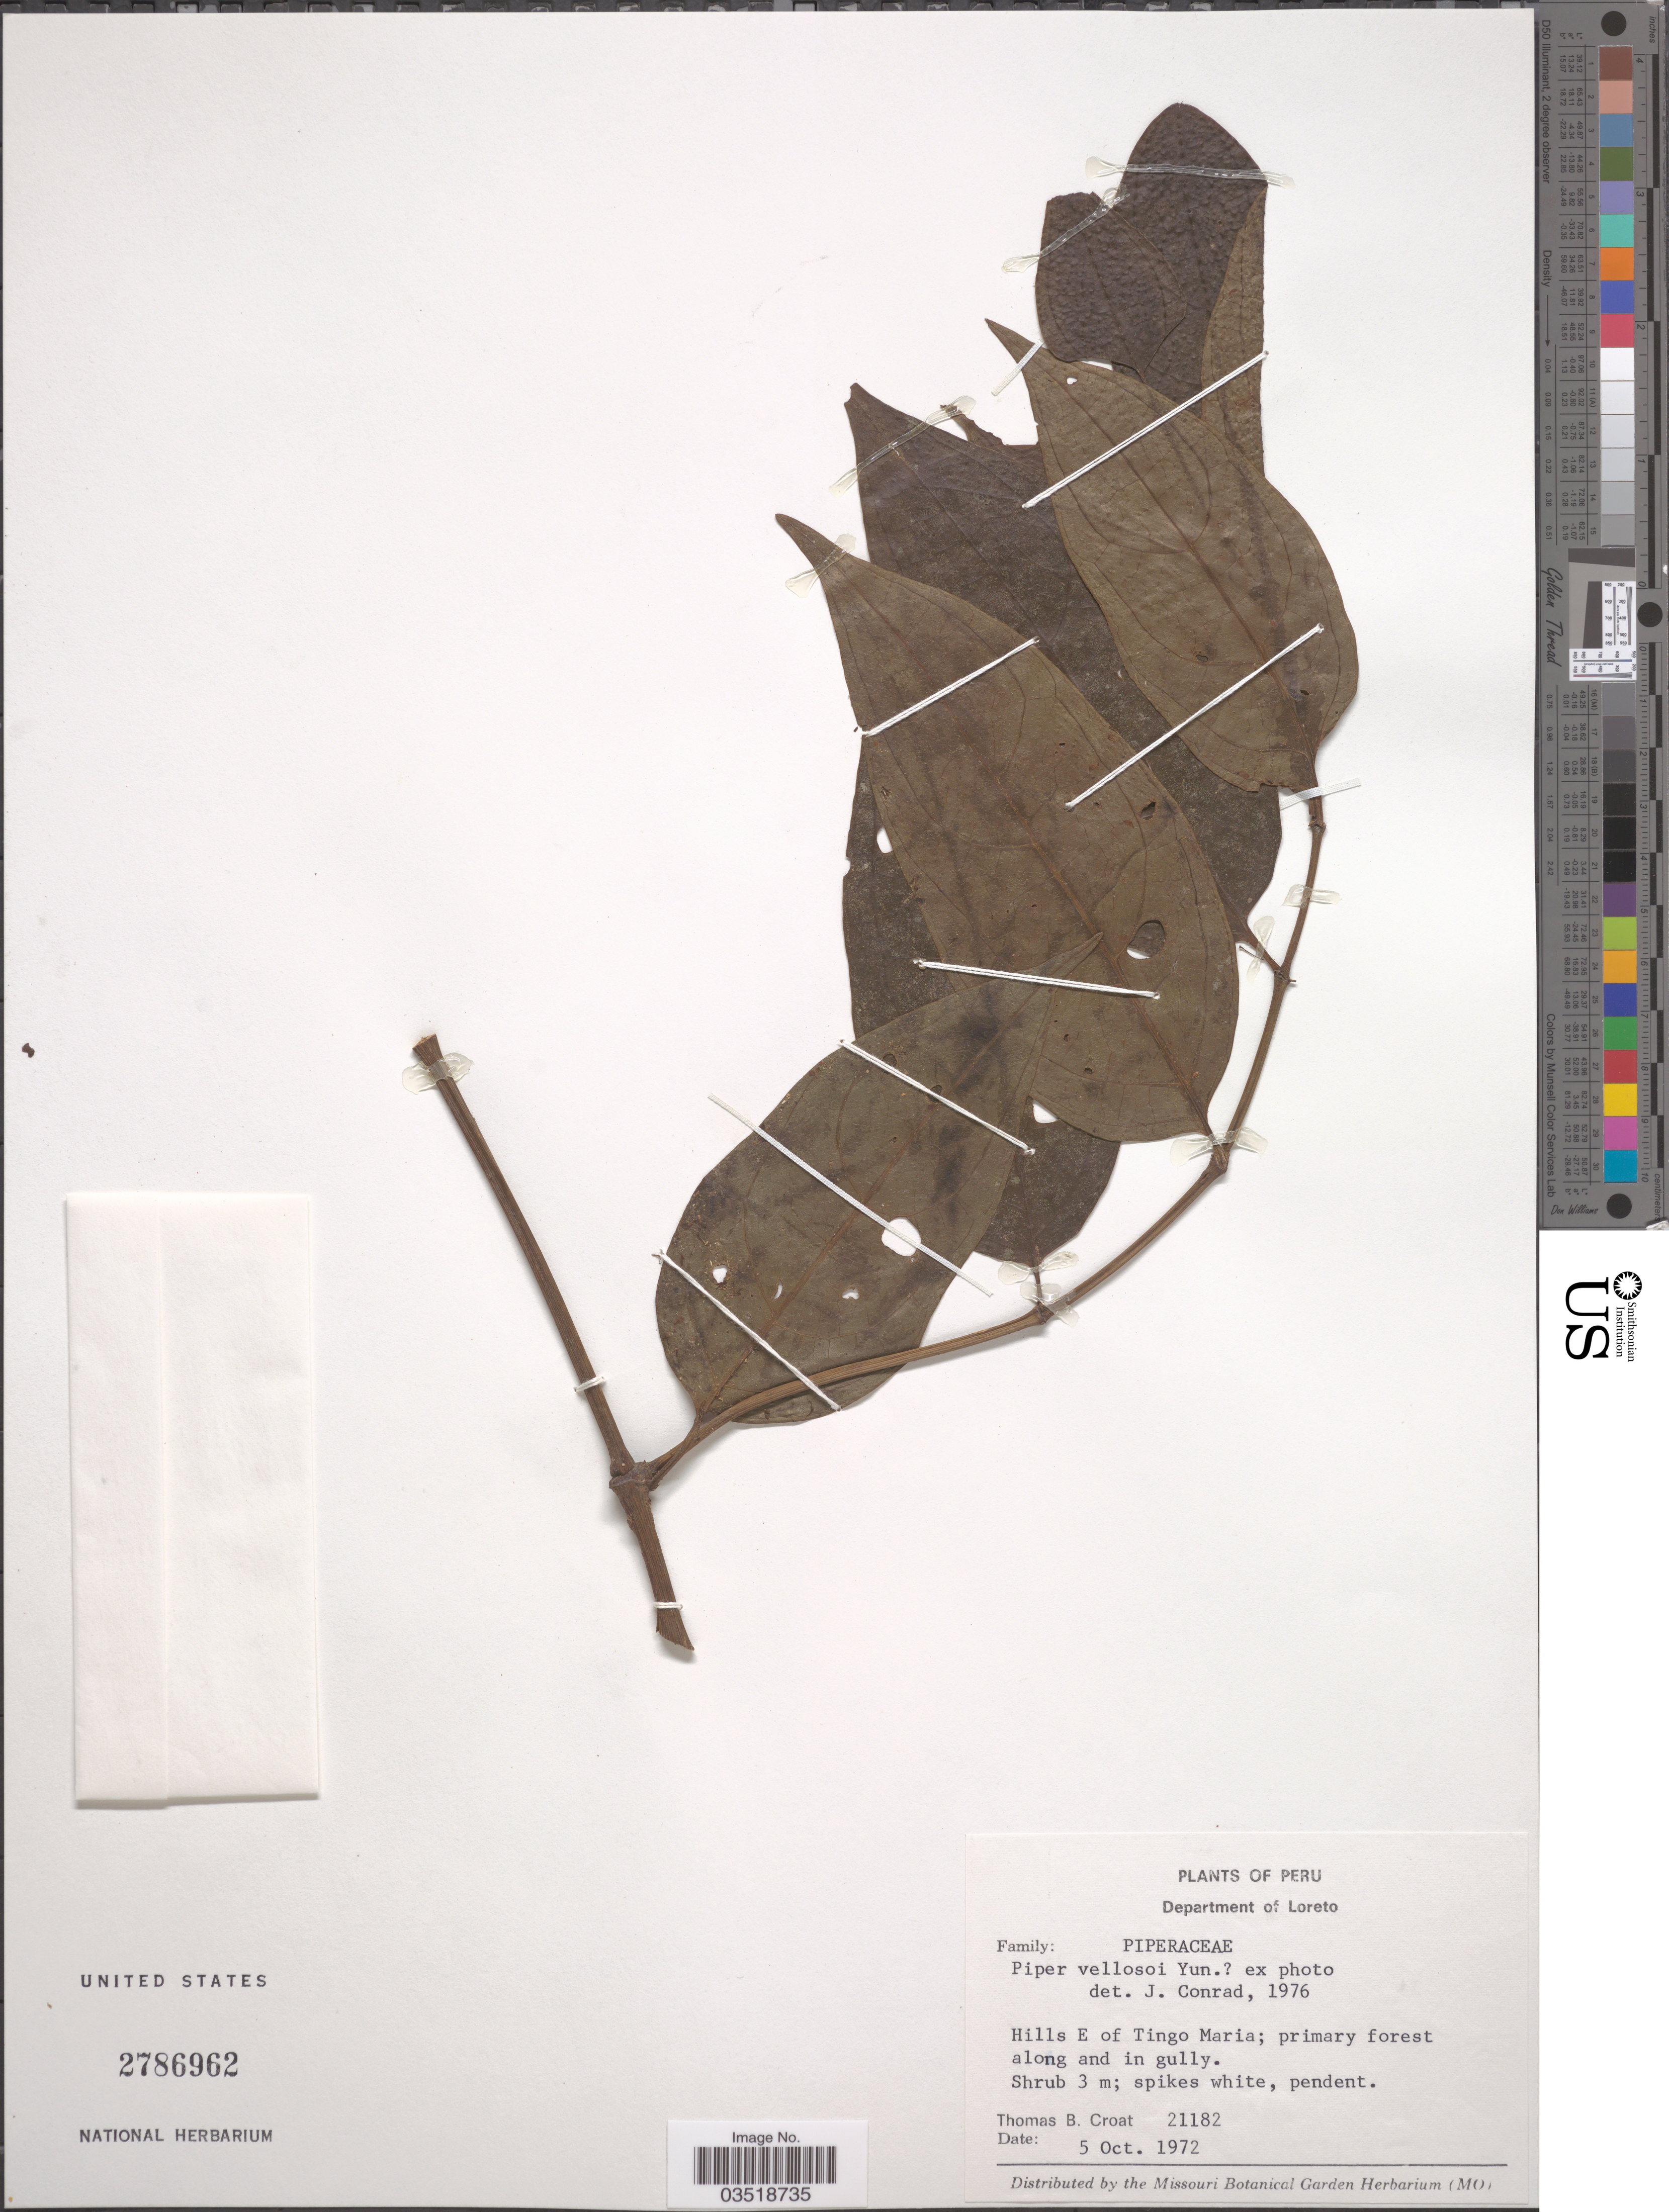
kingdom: Plantae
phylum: Tracheophyta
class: Magnoliopsida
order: Piperales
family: Piperaceae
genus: Piper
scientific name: Piper vellosoi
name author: Yunck.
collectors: T. B. Croat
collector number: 21182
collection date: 1972-10-05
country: Peru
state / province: Loreto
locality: Department of Loreto. Hills E of Tingo Maria; primary forest along and in gully.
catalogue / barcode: US 2786962